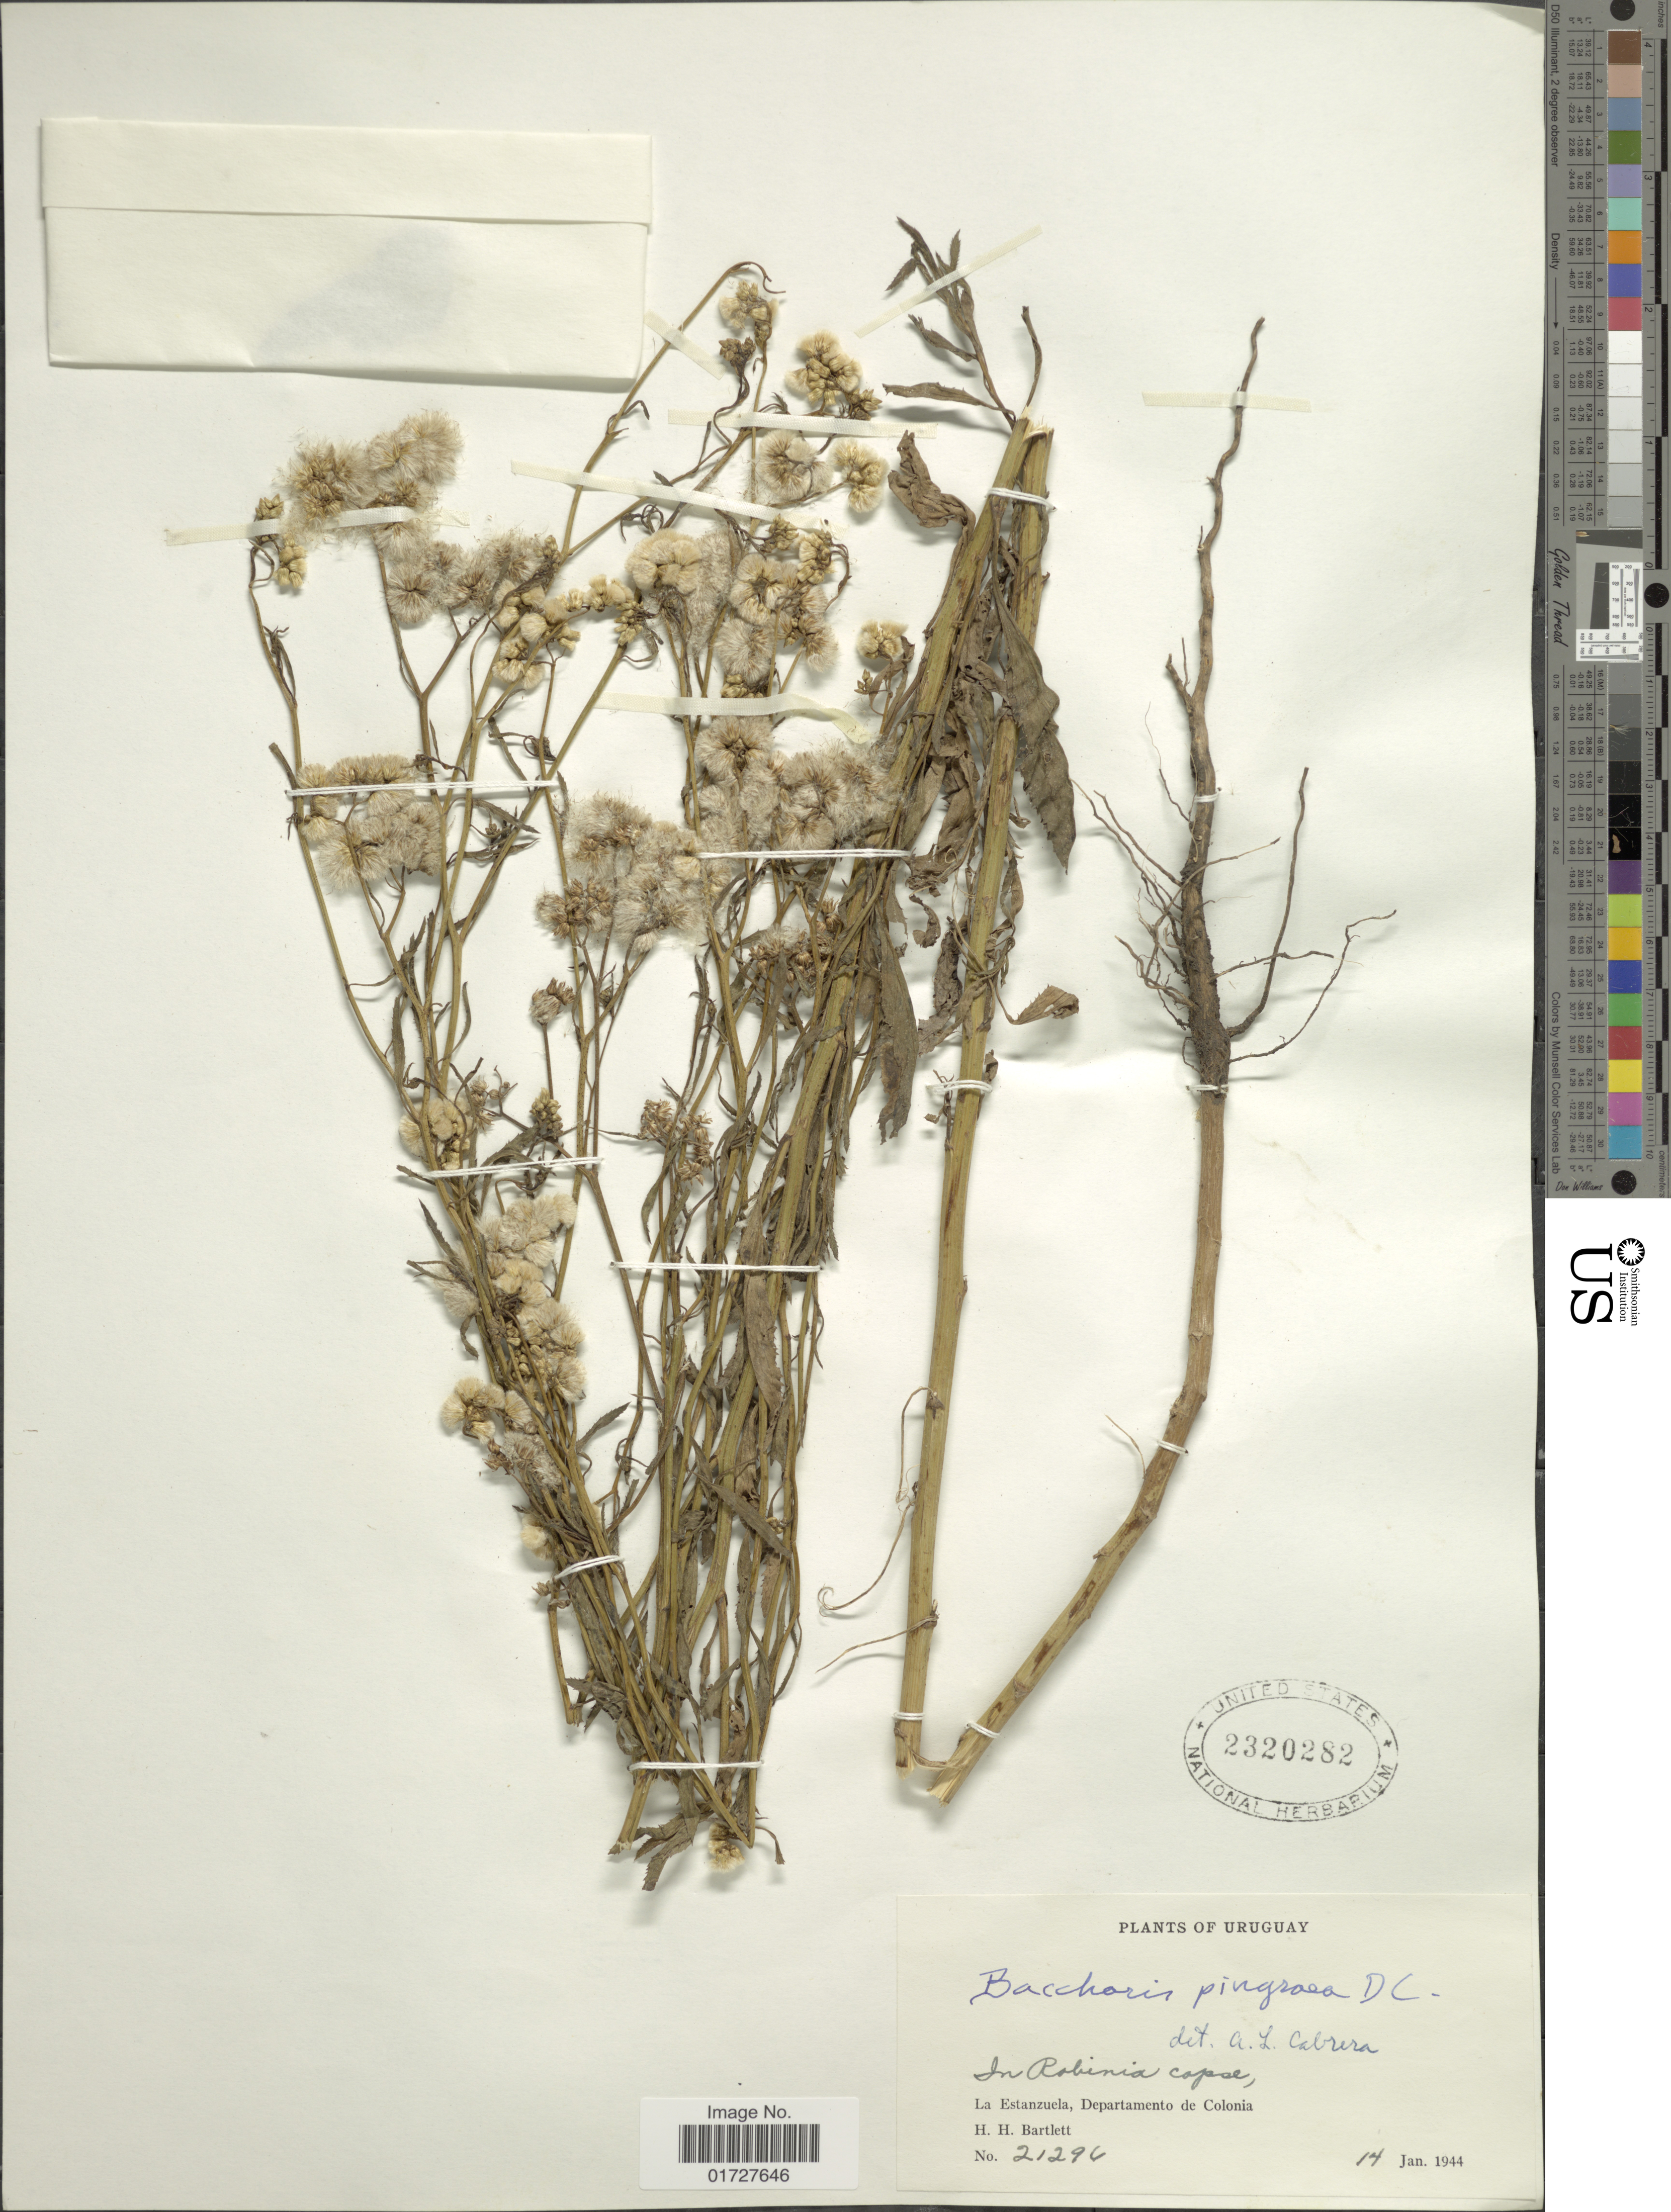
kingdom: Plantae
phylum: Tracheophyta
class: Magnoliopsida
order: Asterales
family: Asteraceae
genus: Baccharis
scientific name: Baccharis pingraea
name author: DC.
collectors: H. H. Bartlett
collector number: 21296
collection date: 1944-01-14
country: Uruguay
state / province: Colonia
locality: La Estanzuela.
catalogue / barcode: US 2320282